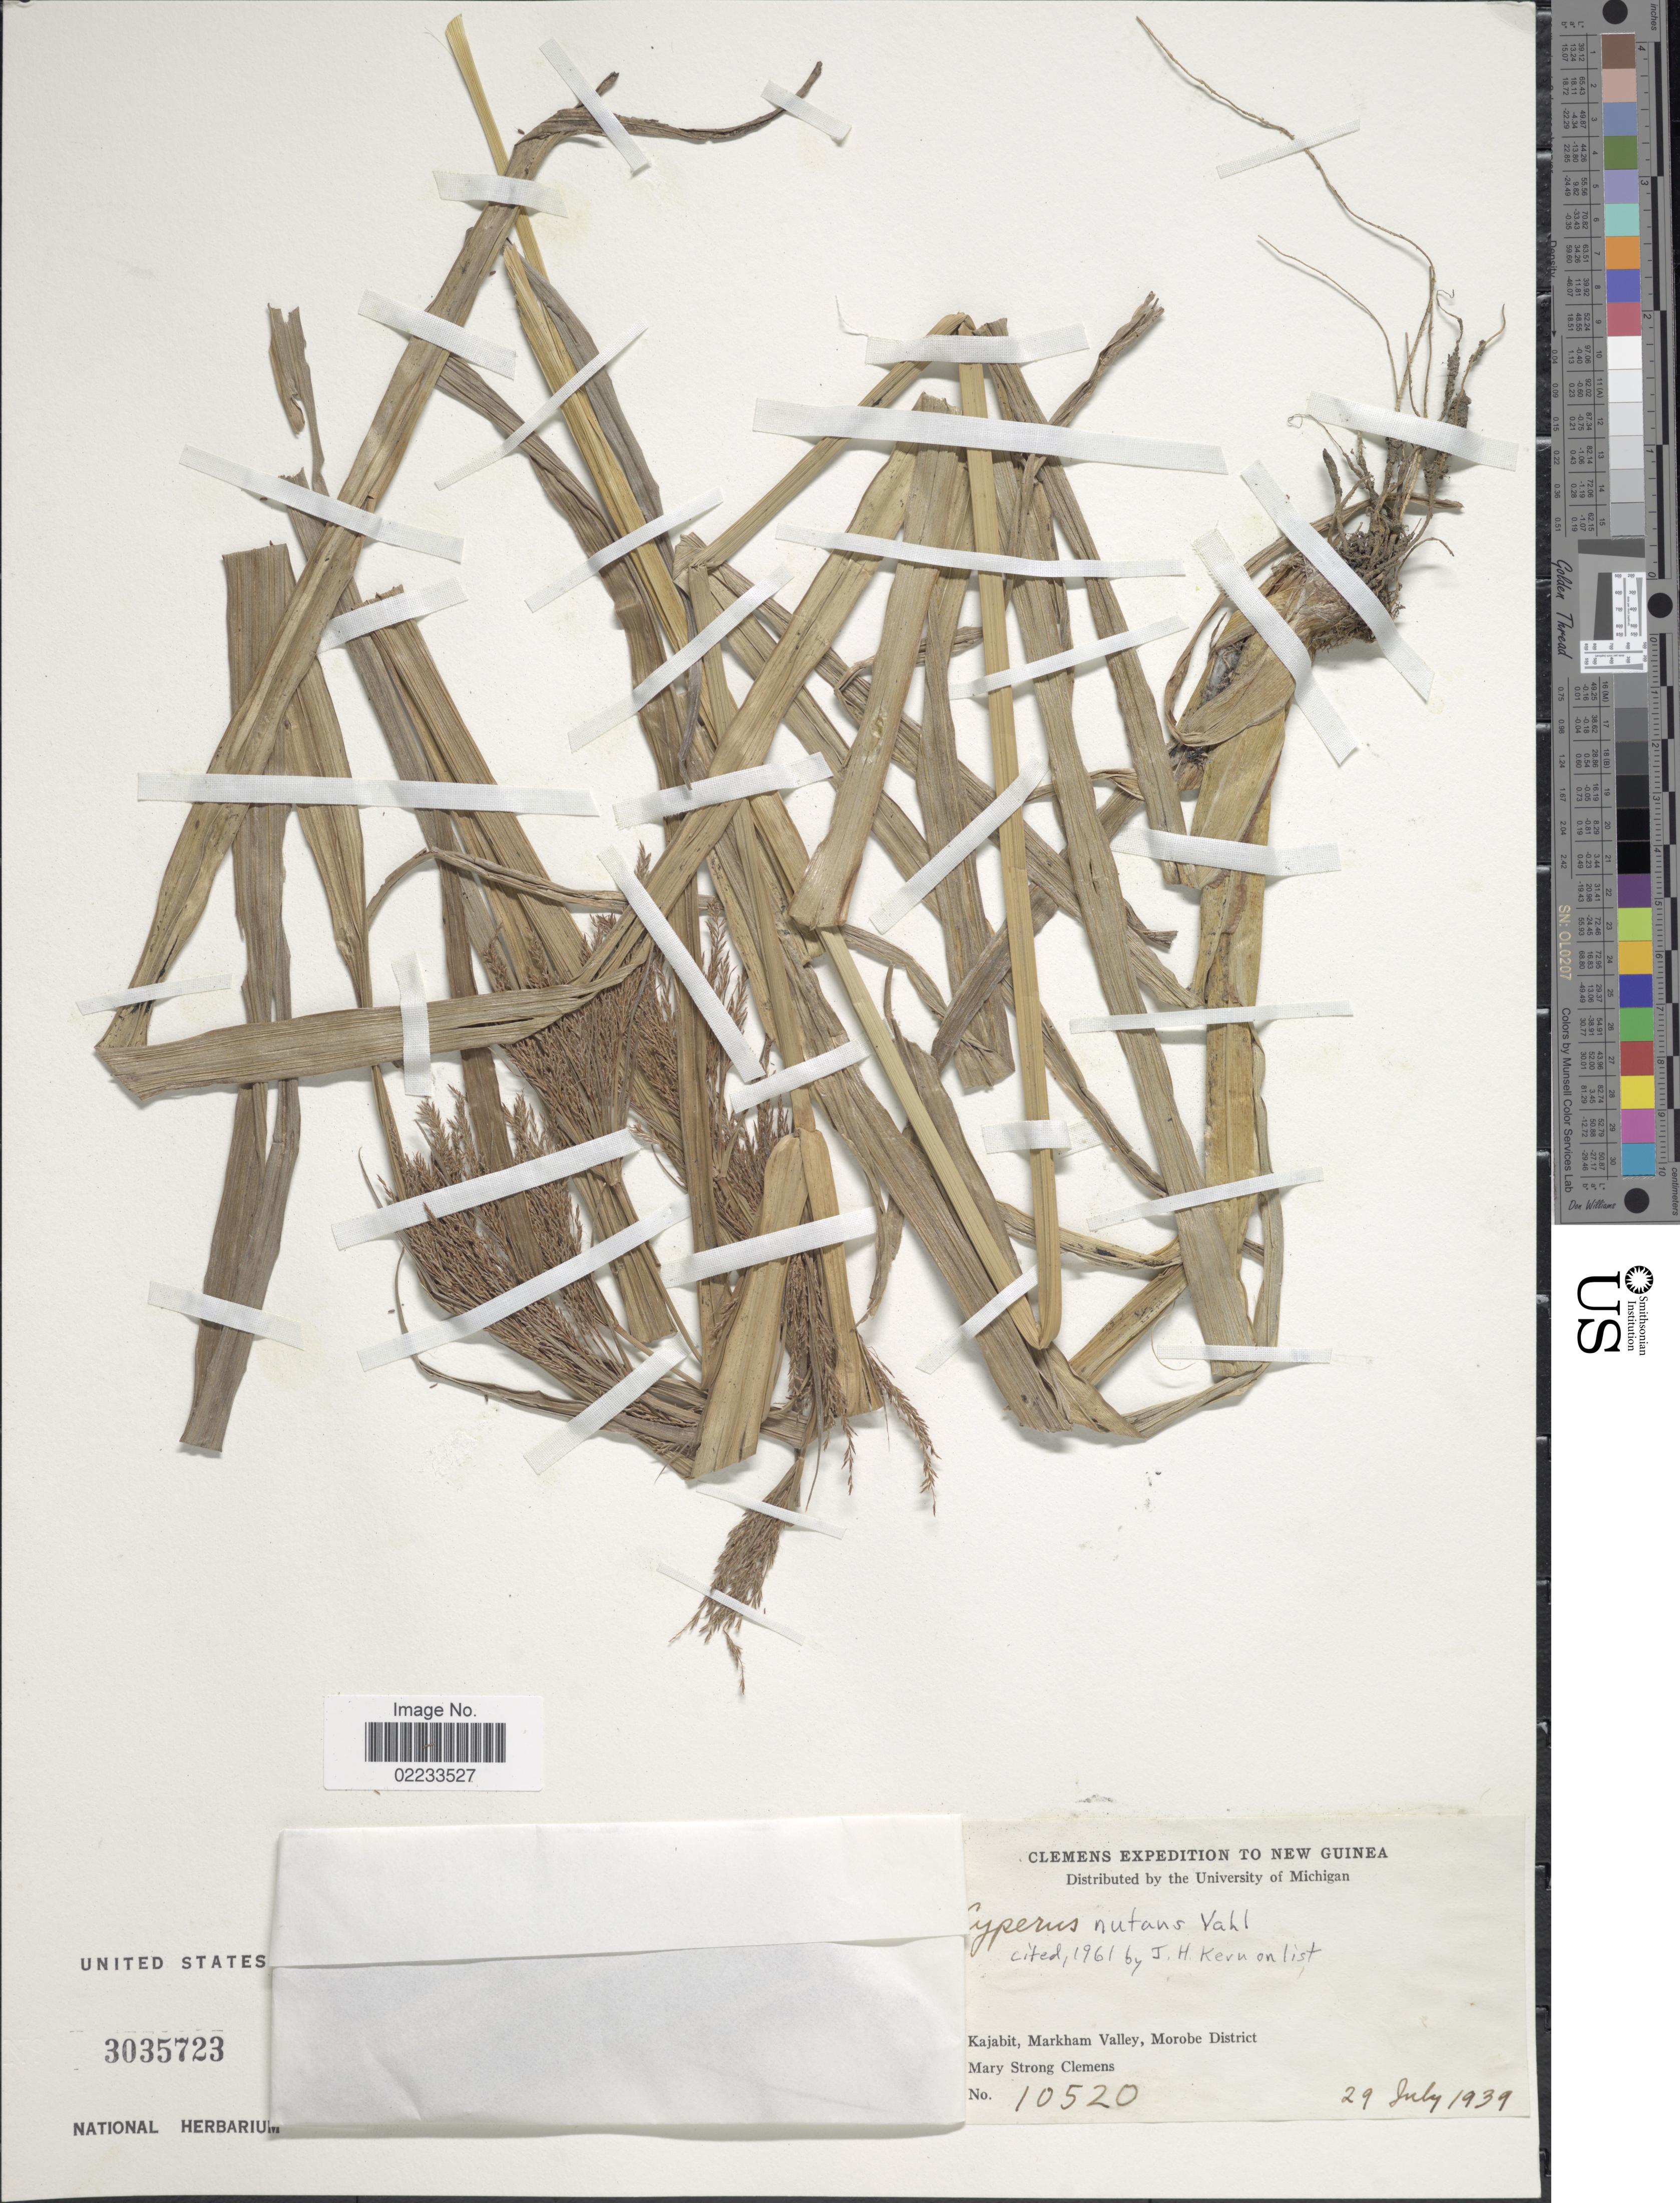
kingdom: Plantae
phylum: Tracheophyta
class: Liliopsida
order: Poales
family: Cyperaceae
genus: Cyperus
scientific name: Cyperus nutans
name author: Vahl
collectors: M. S. Clemens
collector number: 10520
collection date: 1939-07-29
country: Papua New Guinea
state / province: Morobe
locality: New Guinea, Kajabit, Markham Valley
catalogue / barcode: US 3035723